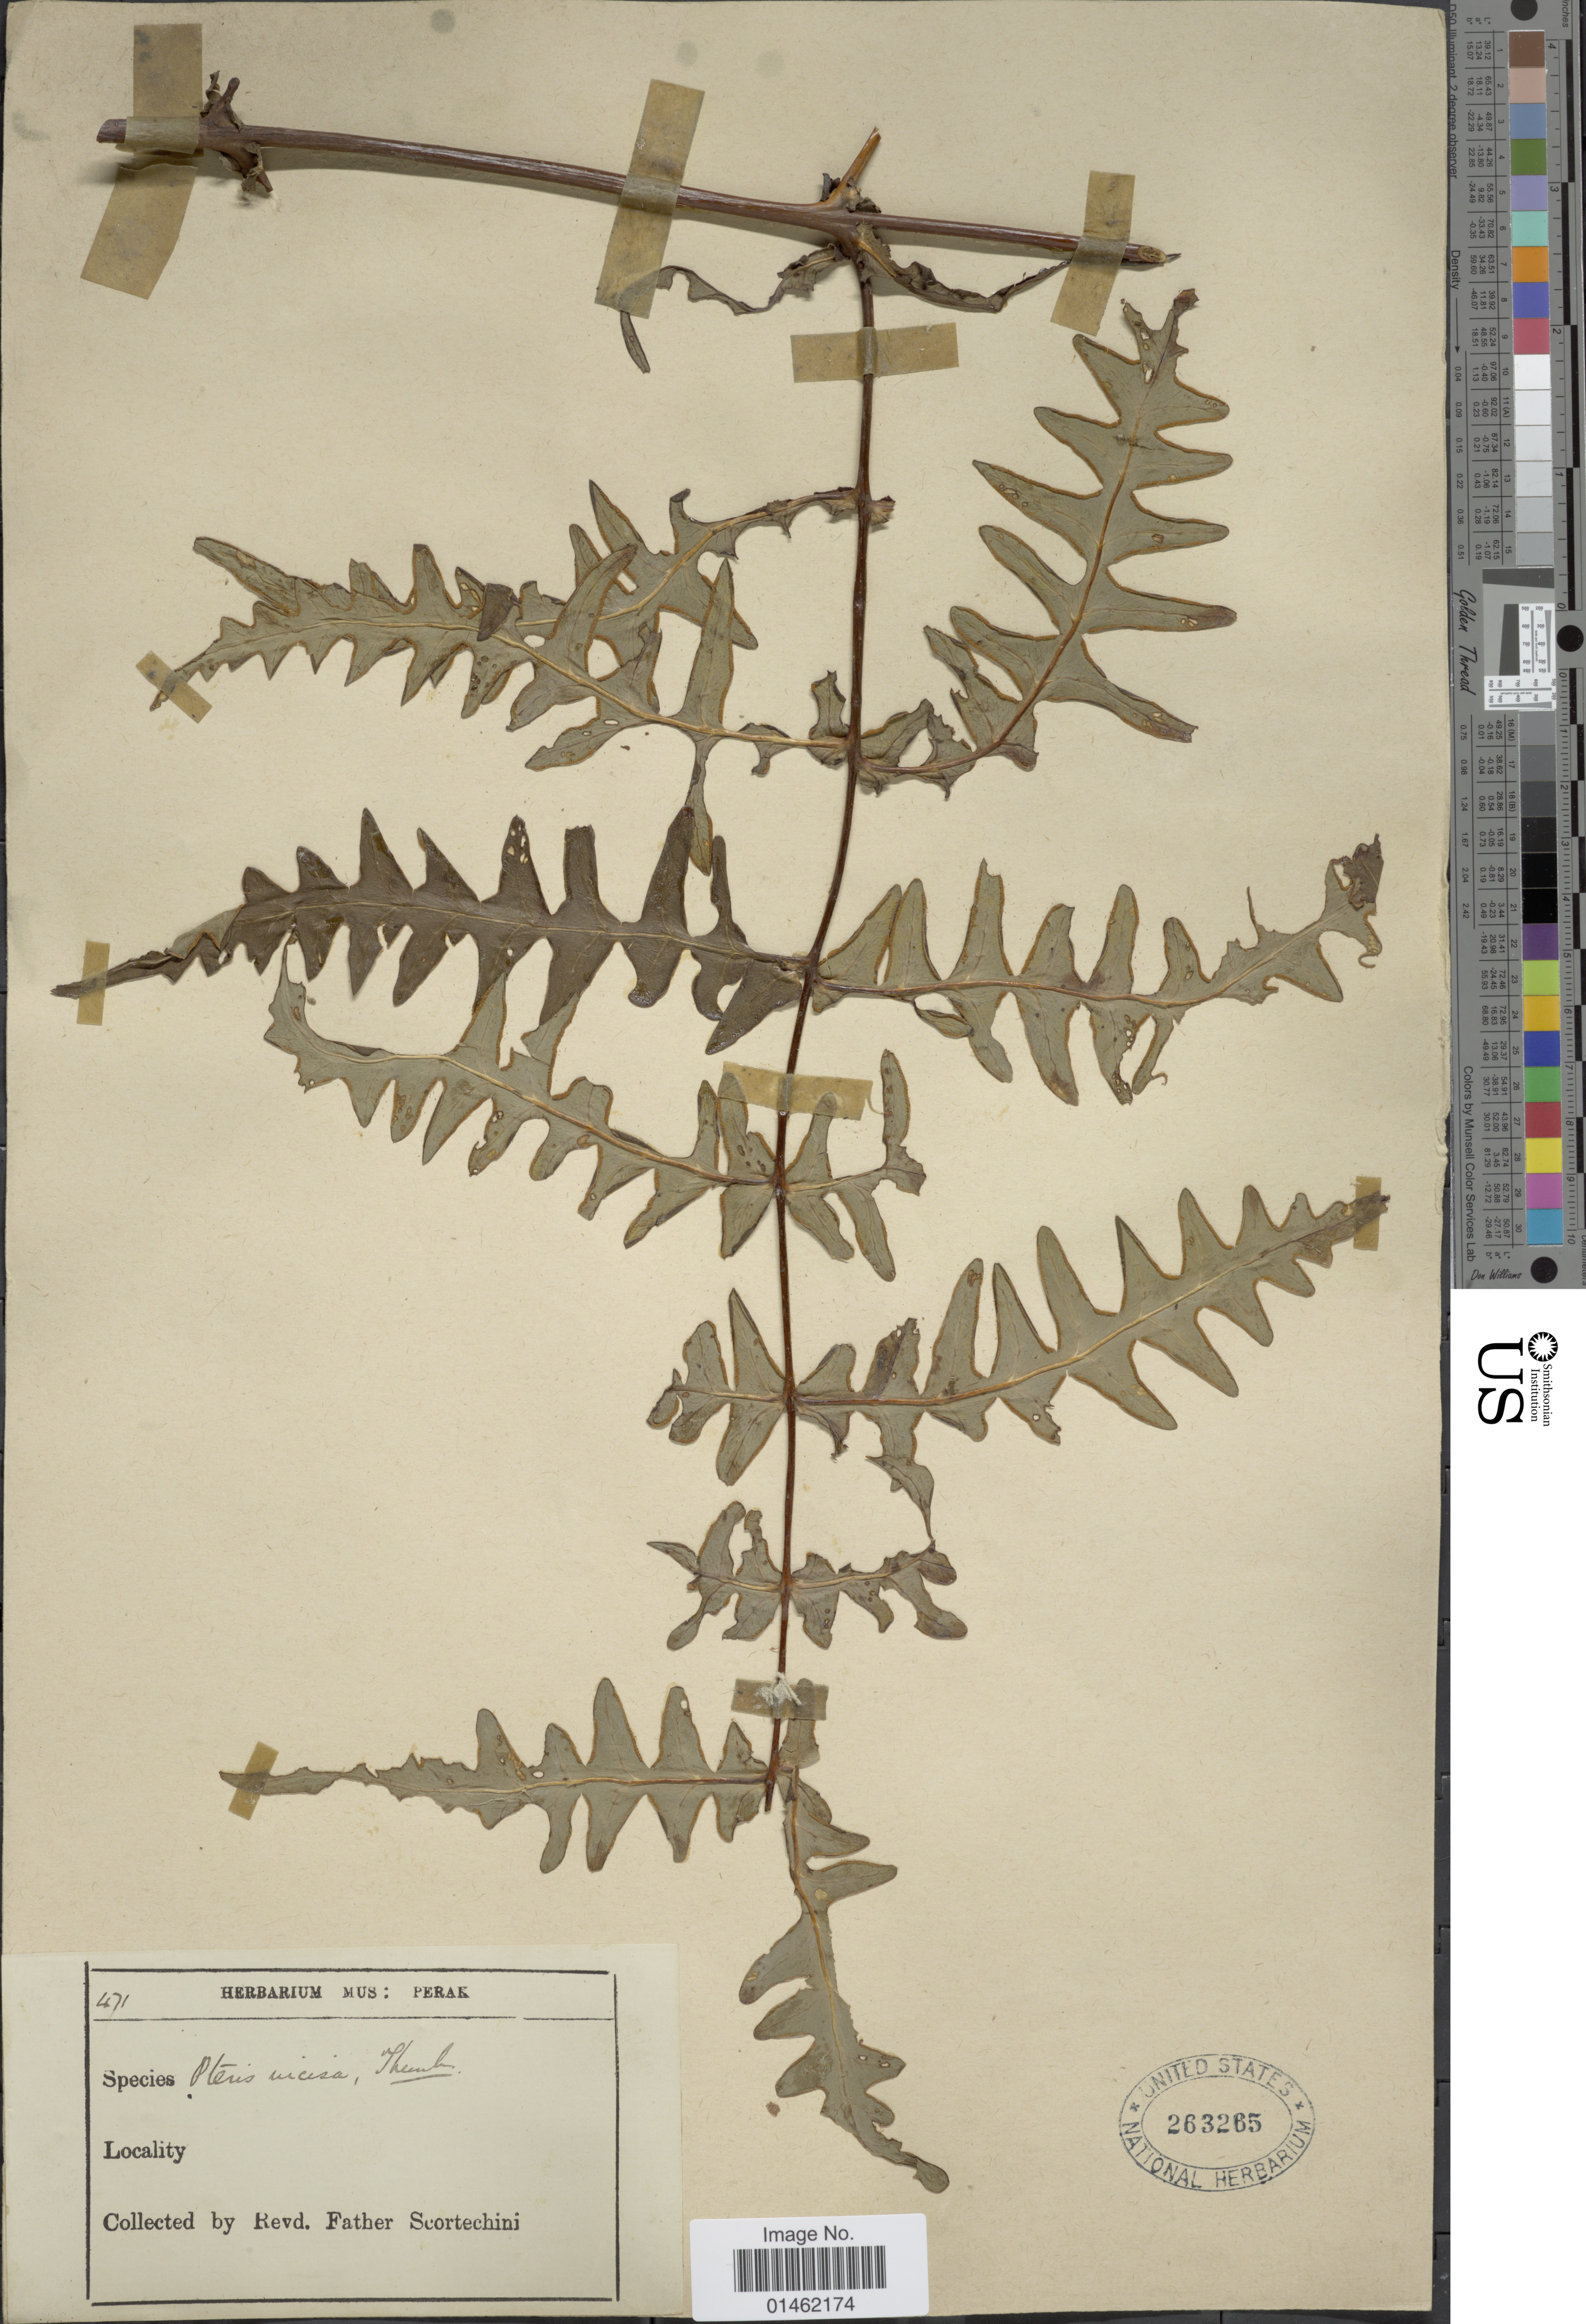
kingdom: Plantae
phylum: Tracheophyta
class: Polypodiopsida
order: Polypodiales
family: Dennstaedtiaceae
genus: Histiopteris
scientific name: Histiopteris incisa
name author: (Thunb.) J. Sm.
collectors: Fr. Scortechini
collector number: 471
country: Malaysia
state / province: Perak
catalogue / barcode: US 263265